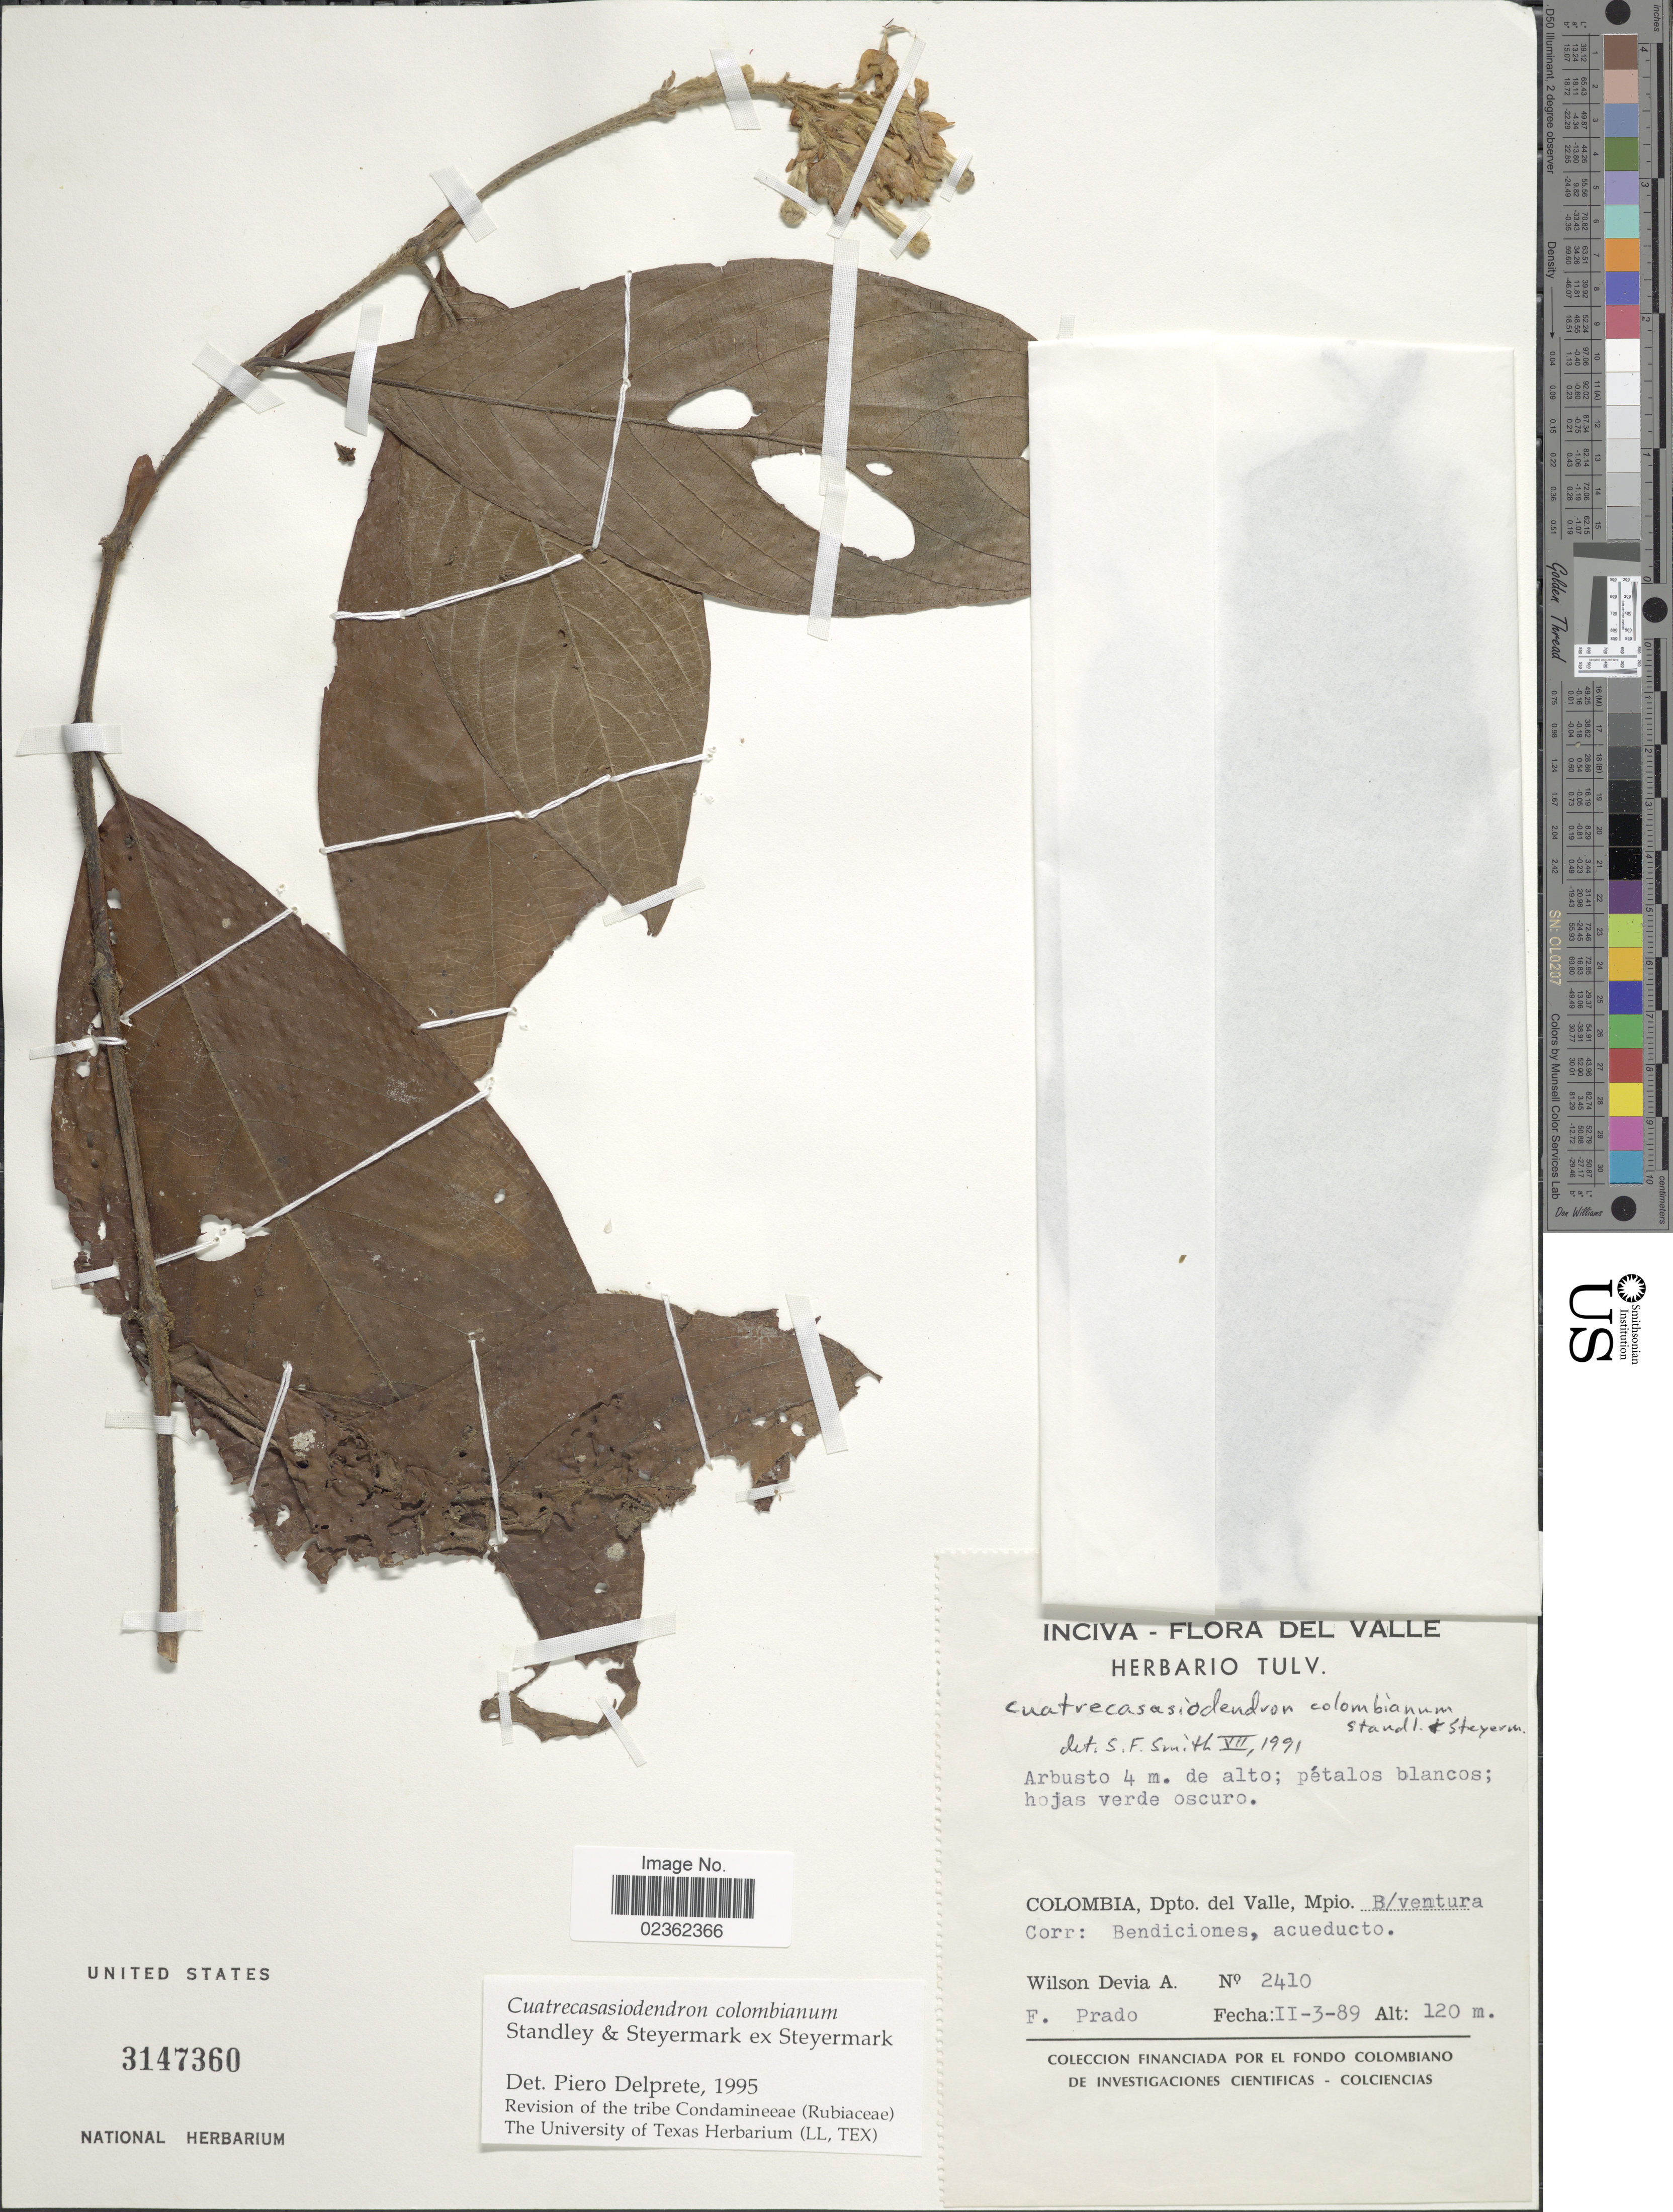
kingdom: Plantae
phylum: Tracheophyta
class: Magnoliopsida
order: Gentianales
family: Rubiaceae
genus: Cuatrecasasiodendron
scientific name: Cuatrecasasiodendron colombianum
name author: Standl. & Steyerm.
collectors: W. Devia A. & F. Prado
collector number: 2410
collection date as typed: Transcribed d/m/y: 3/2/89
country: Colombia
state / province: Valle del Cauca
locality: Dpto. del Valle, Mpio. B/ventura Corr: Bendiciones, acueducto.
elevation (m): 120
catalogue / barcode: US 3147360